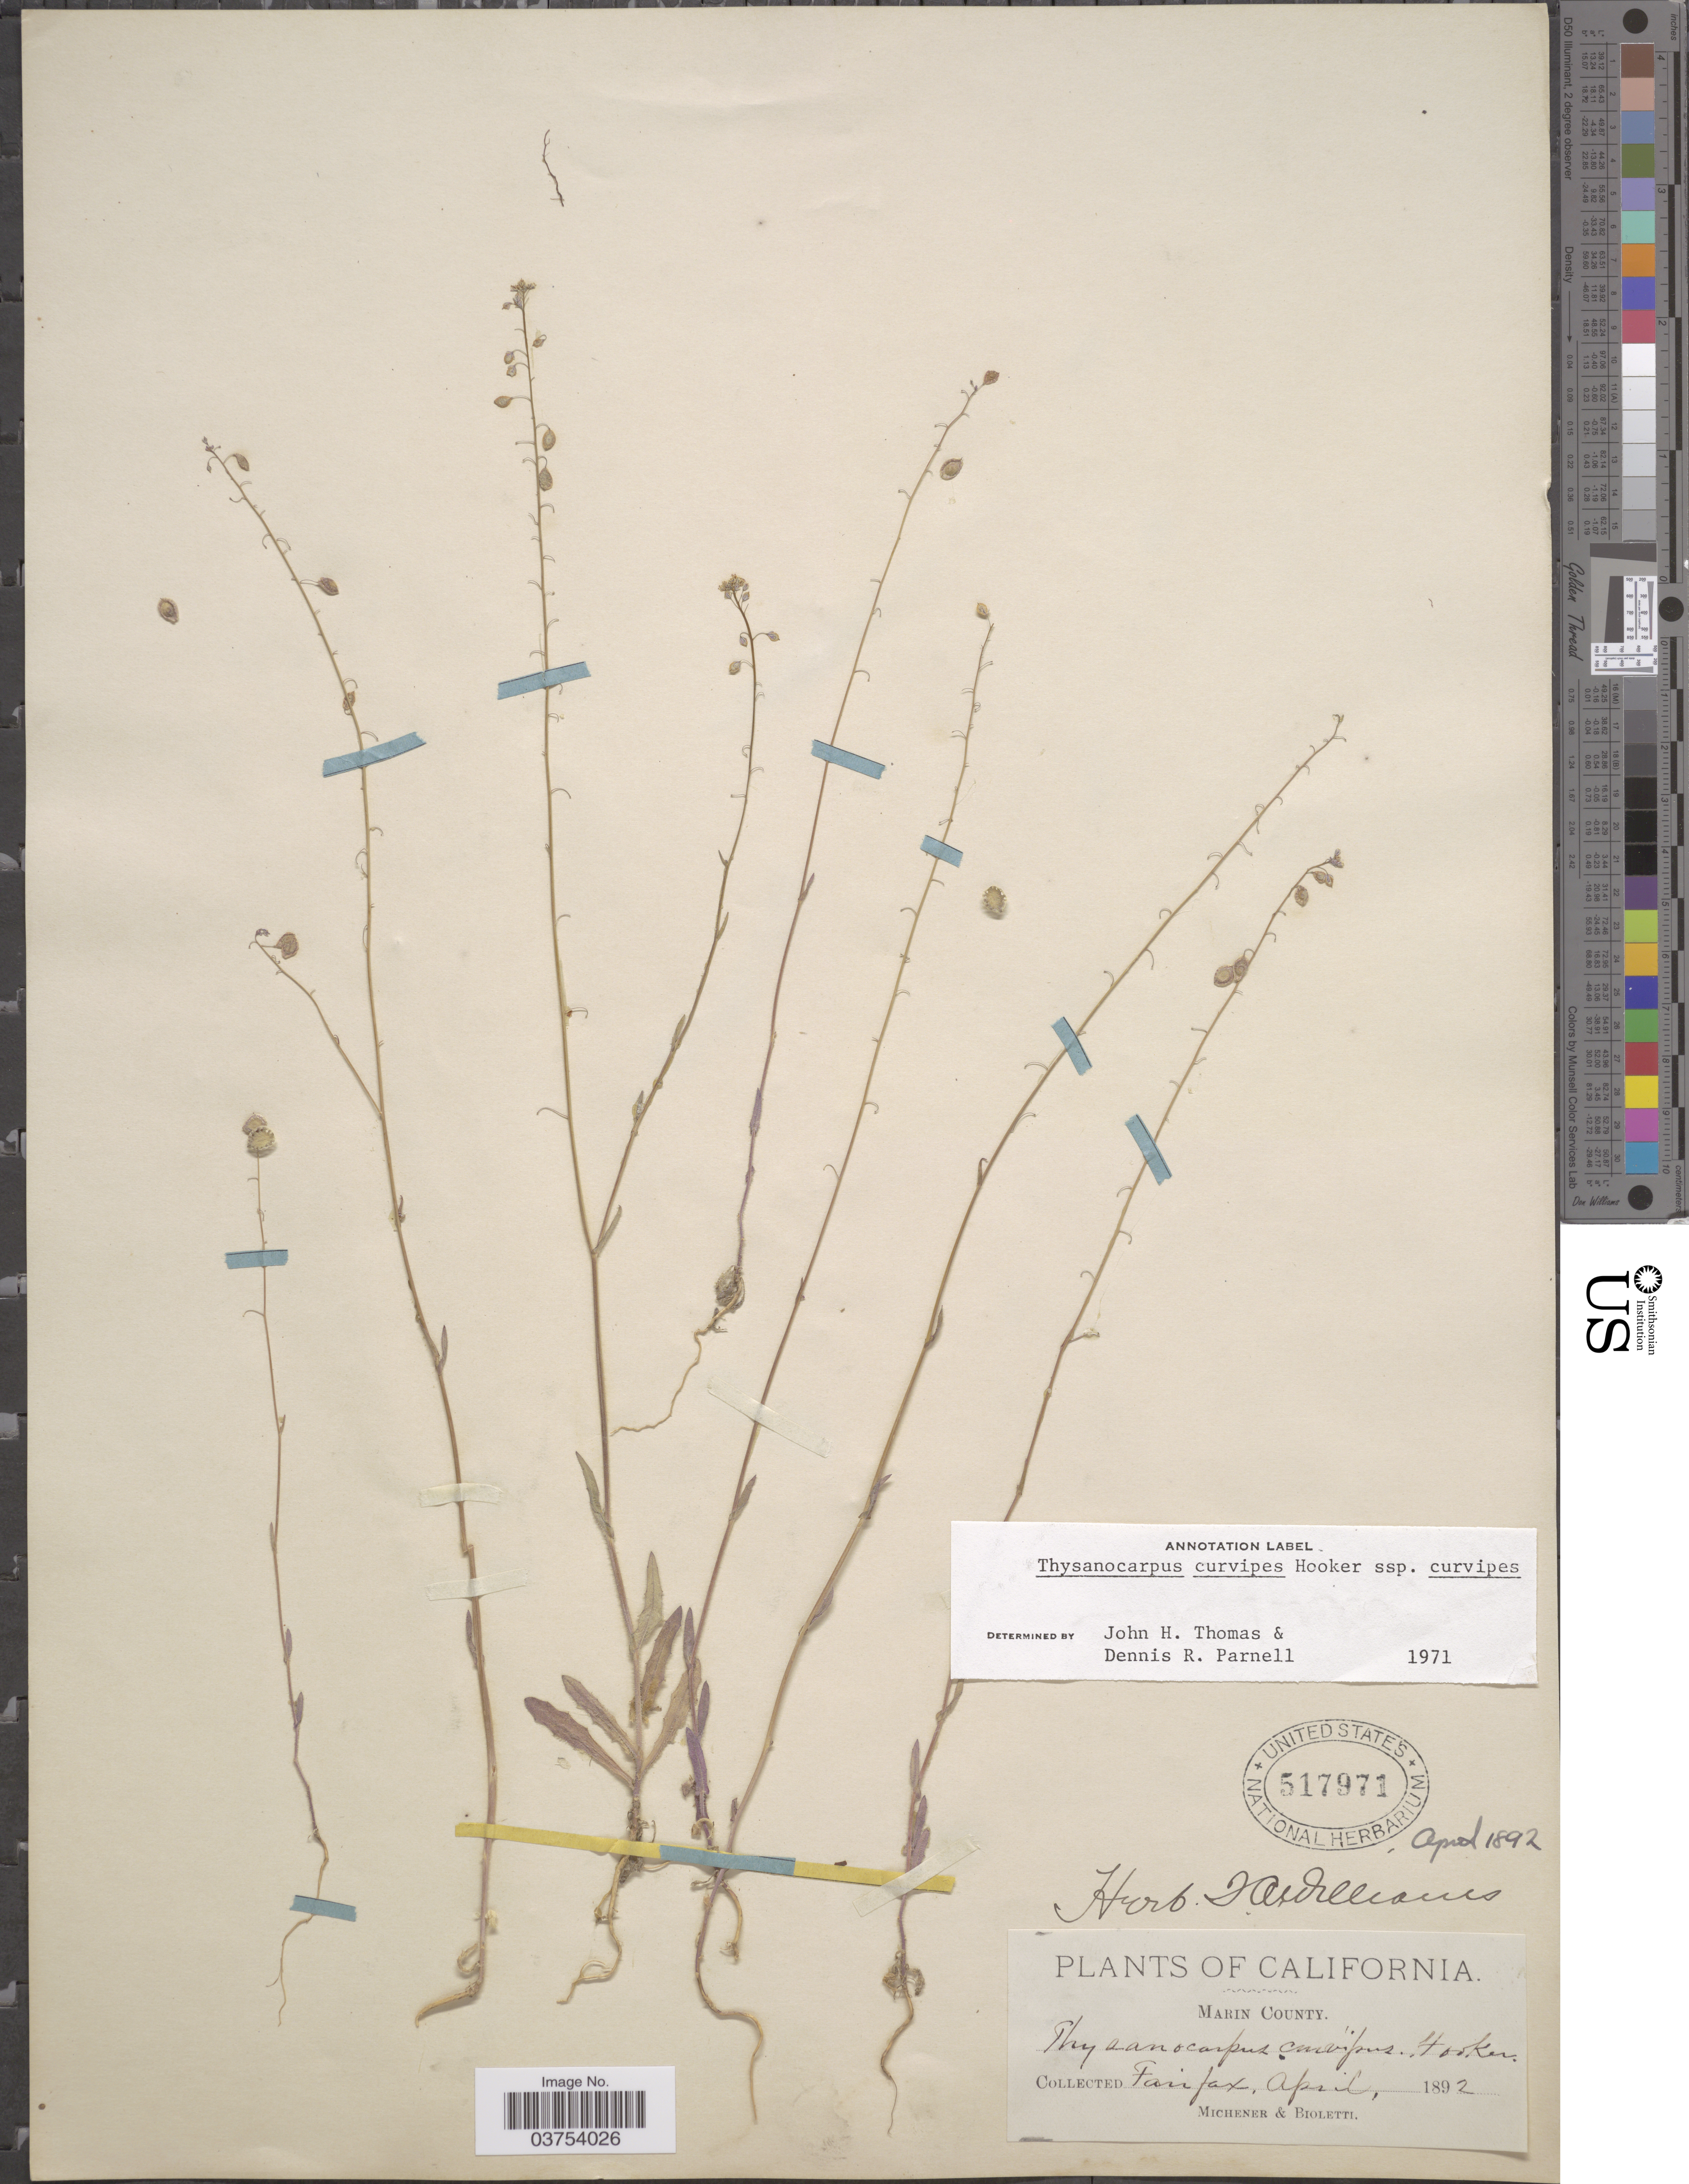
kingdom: Plantae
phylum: Tracheophyta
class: Magnoliopsida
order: Brassicales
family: Brassicaceae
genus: Thysanocarpus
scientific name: Thysanocarpus curvipes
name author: Hook.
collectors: -. Michener & -- Bioletti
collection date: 1892-04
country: United States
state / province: California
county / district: Marin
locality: Marin County. Fairfax.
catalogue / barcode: US 517971